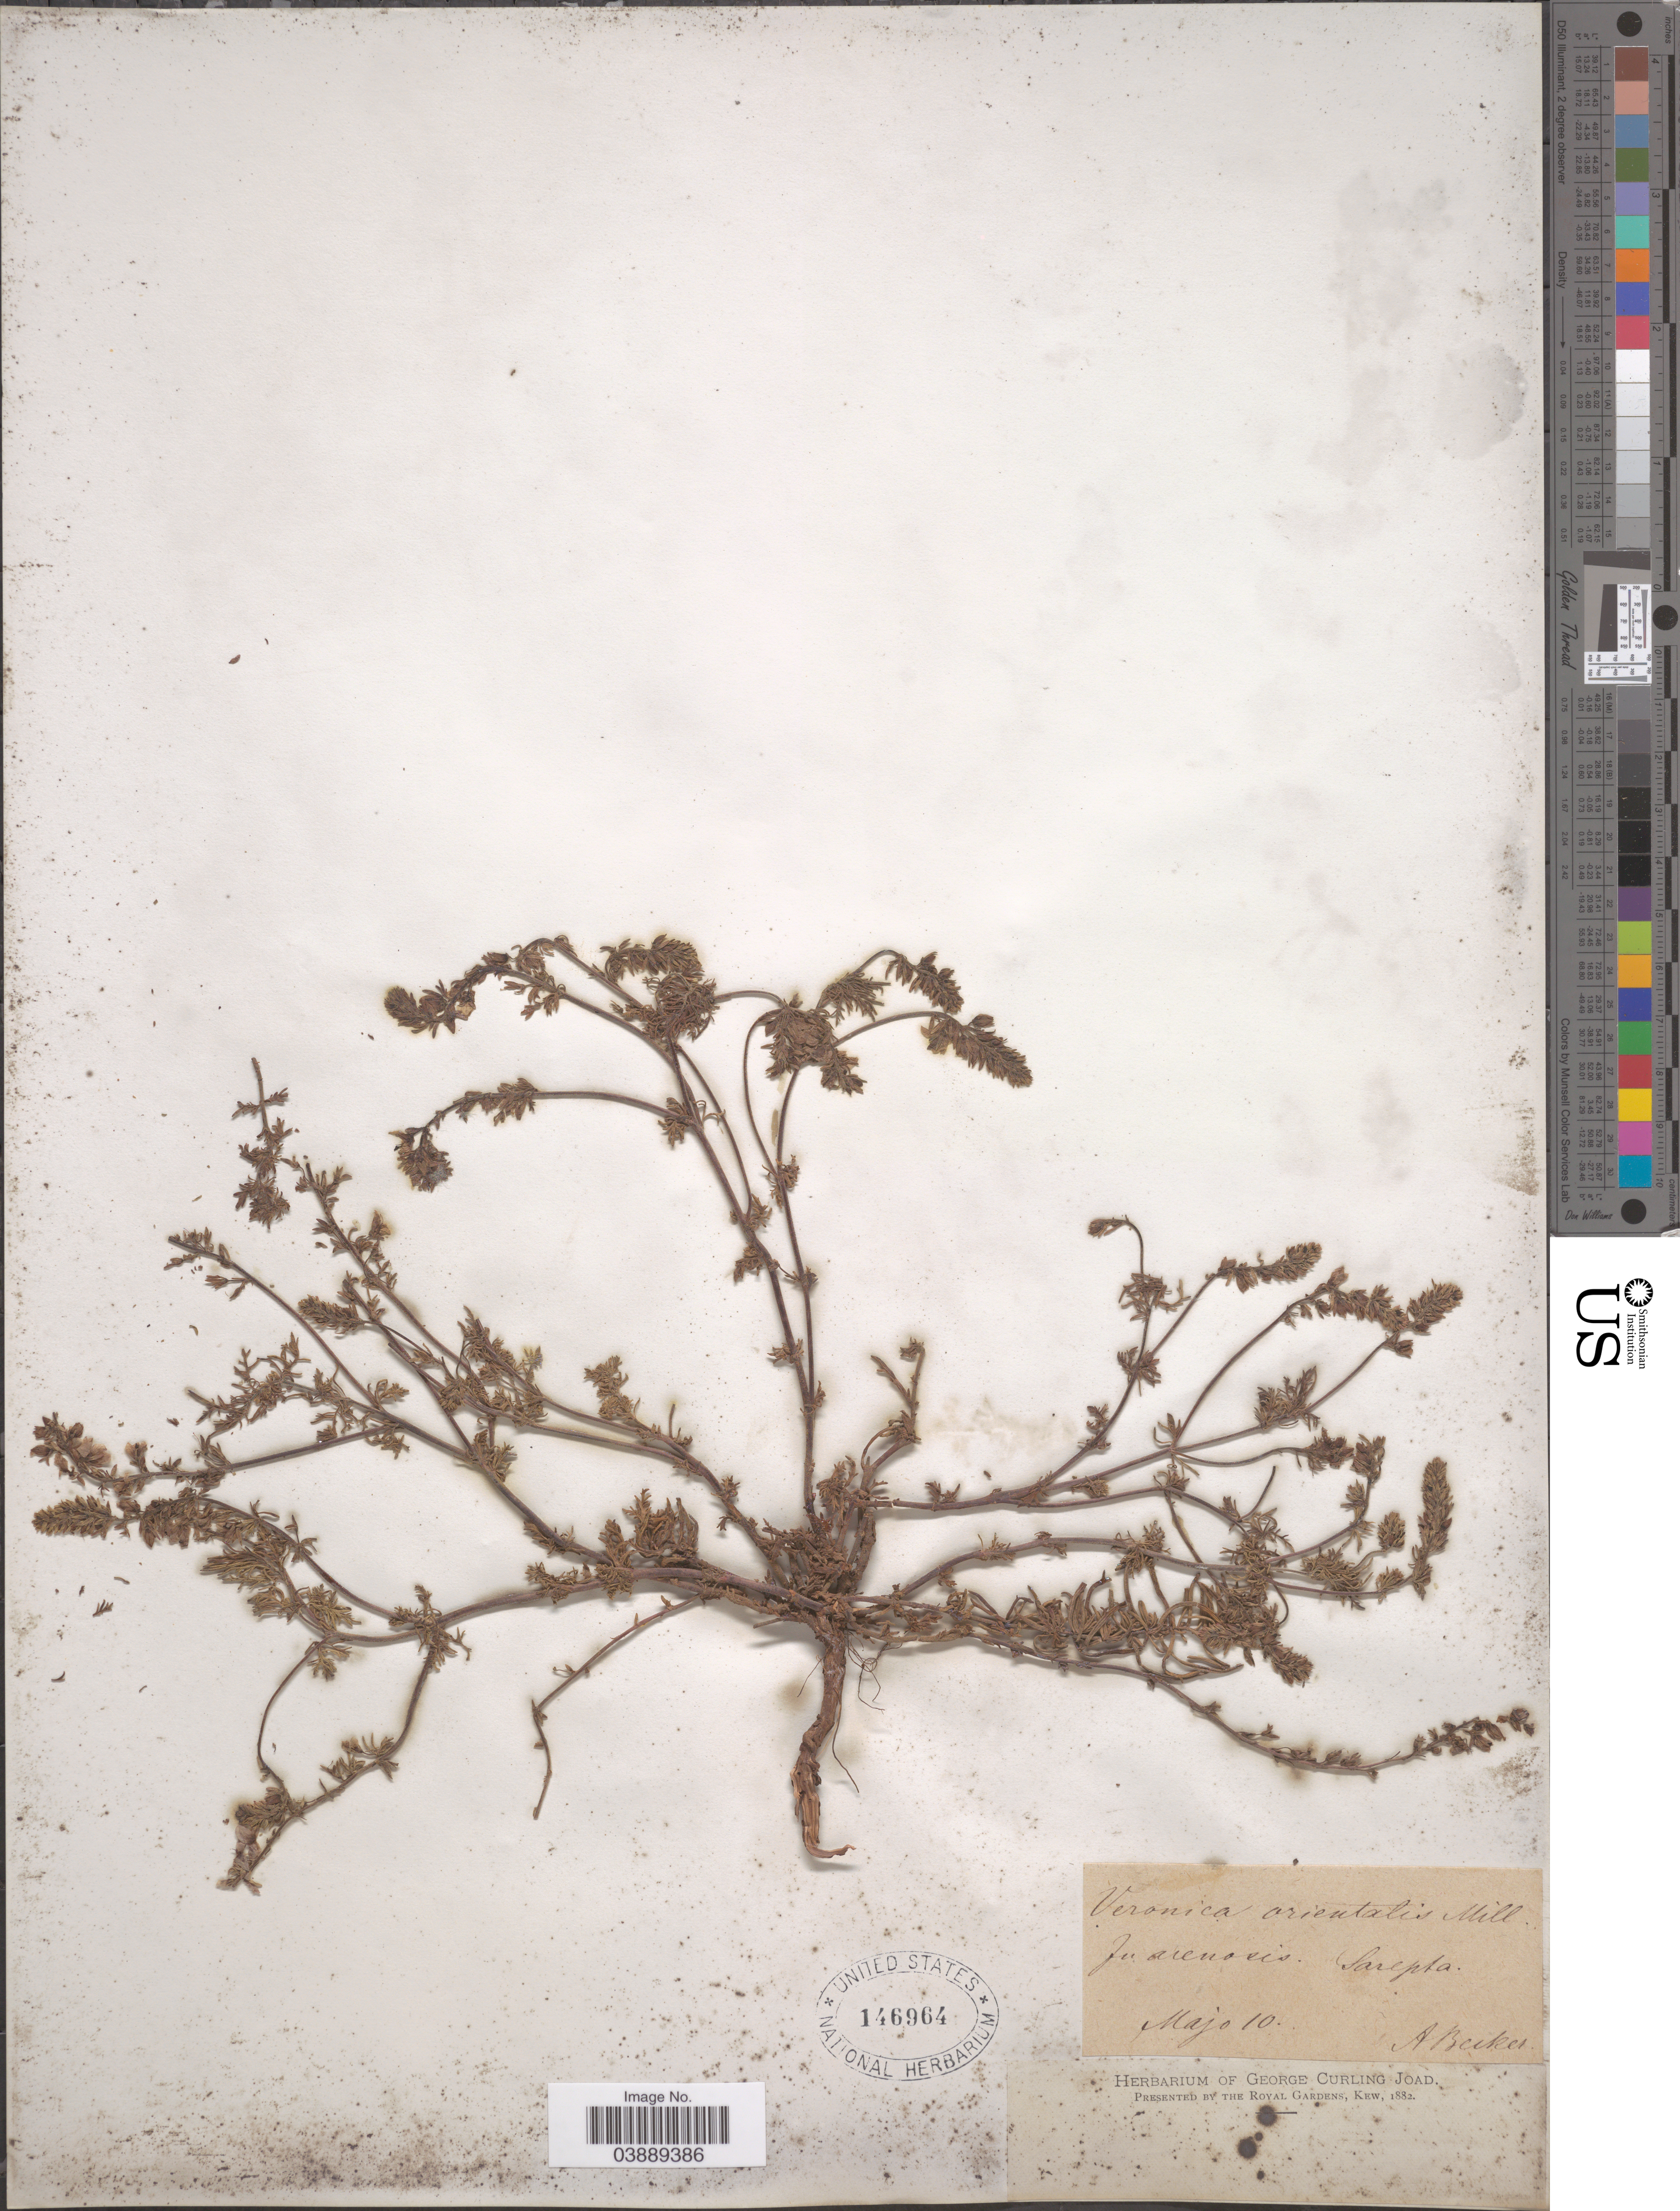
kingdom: Plantae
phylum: Tracheophyta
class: Magnoliopsida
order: Lamiales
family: Plantaginaceae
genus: Veronica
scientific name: Veronica orientalis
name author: Mill.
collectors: A. Becker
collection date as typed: Transcribed d/m/y: /5/10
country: Russian Federation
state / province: Volgograd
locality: Sarepta.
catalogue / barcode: US 146964